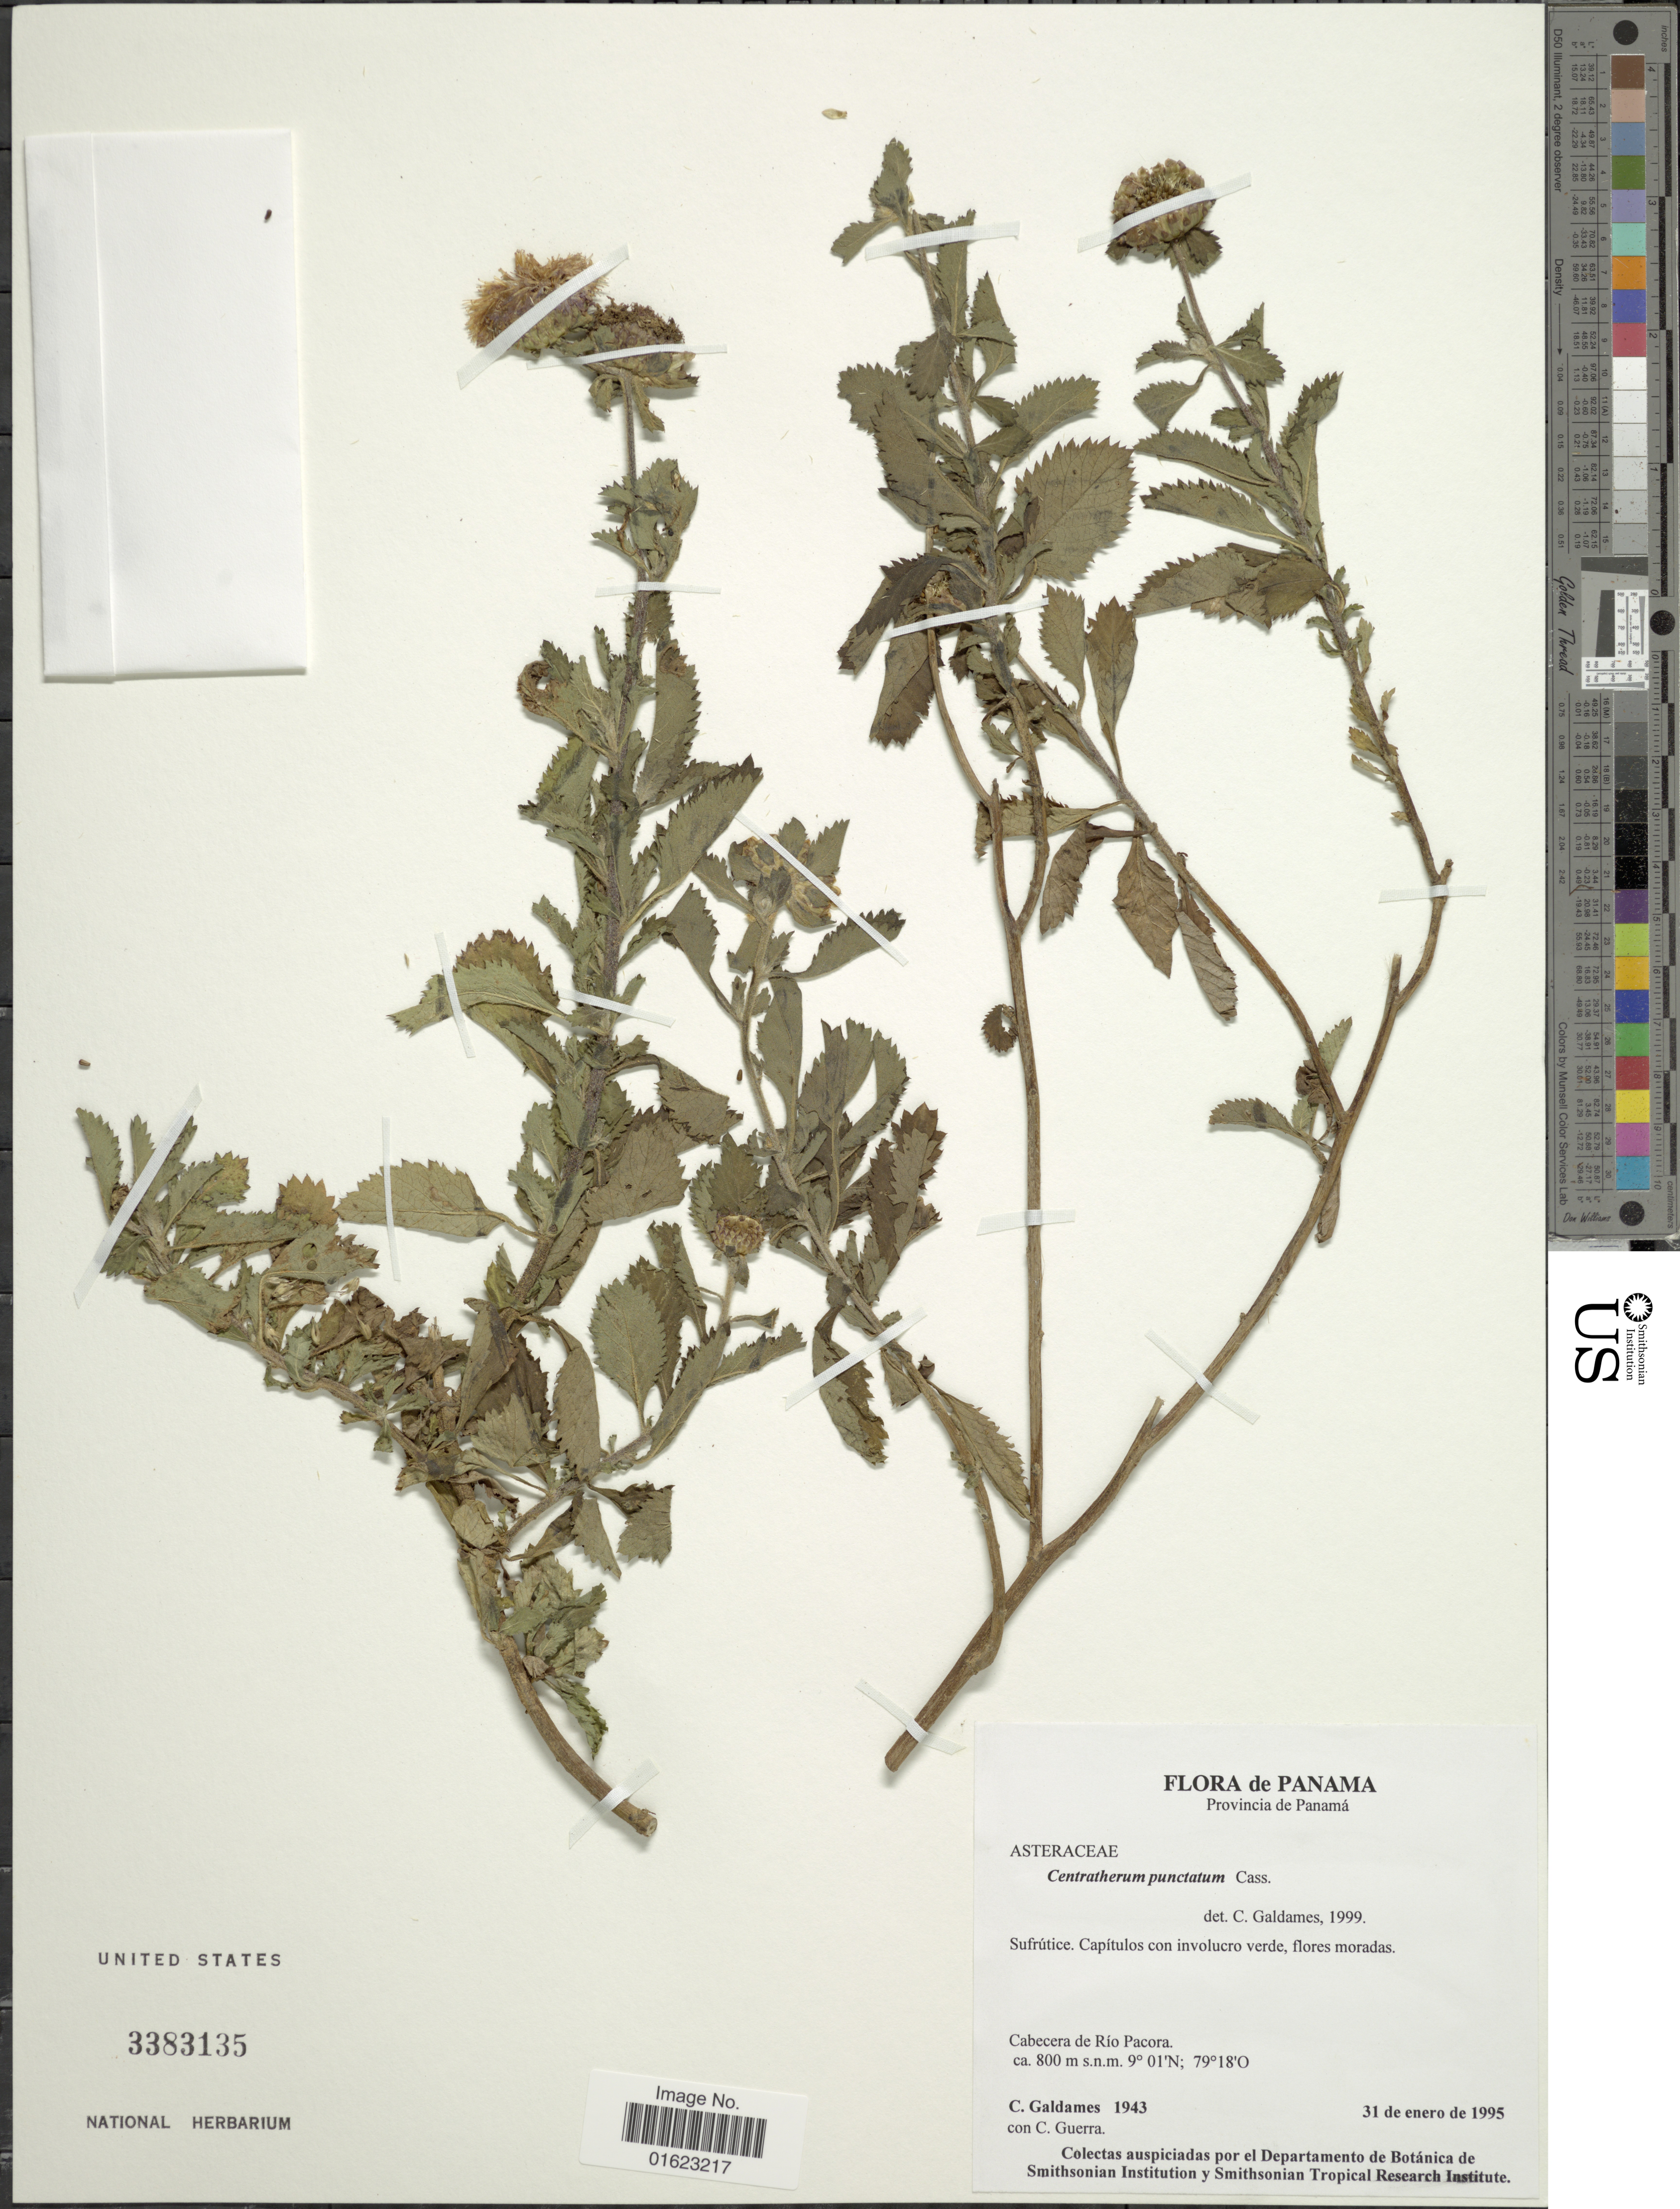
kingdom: Plantae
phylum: Tracheophyta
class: Magnoliopsida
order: Asterales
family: Asteraceae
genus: Centratherum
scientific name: Centratherum punctatum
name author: Cass.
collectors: C. Galdames & C. Guerra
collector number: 1943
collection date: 1995-01-31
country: Panama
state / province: Panamá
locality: Panama. Cabeccera de Rio Pacora.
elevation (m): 800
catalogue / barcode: US 3383135